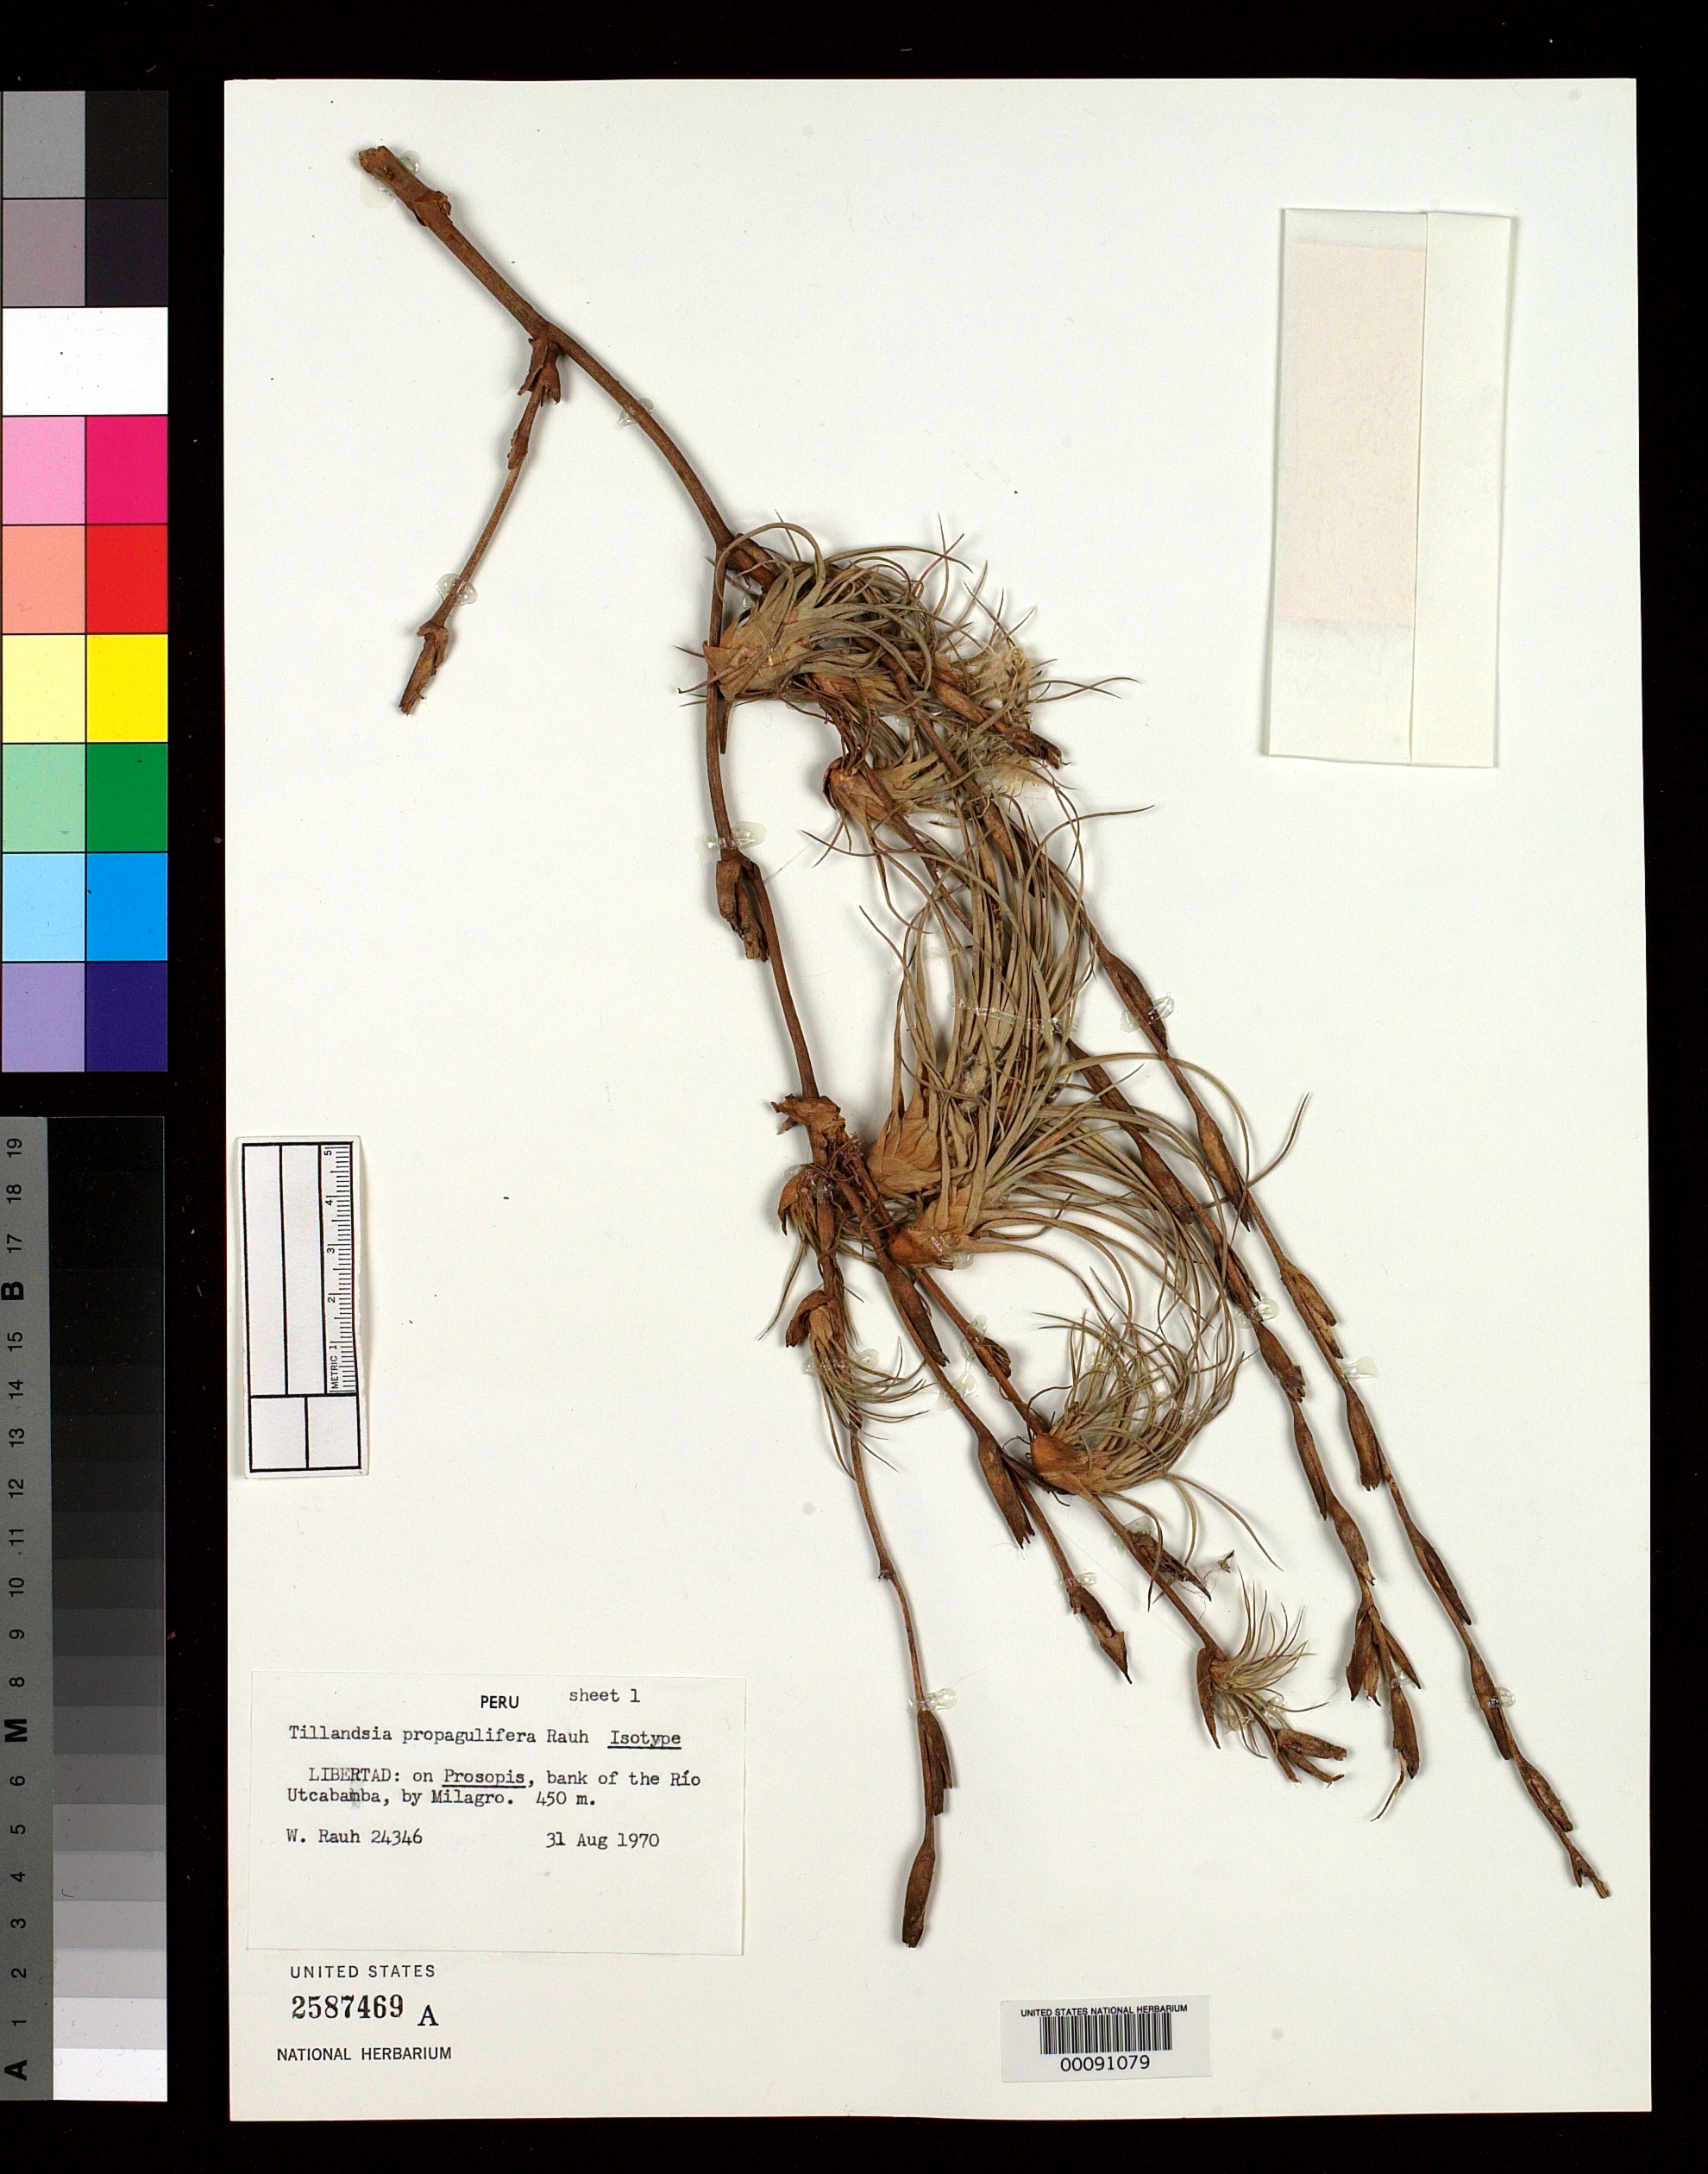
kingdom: Plantae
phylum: Tracheophyta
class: Liliopsida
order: Poales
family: Bromeliaceae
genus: Tillandsia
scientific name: Tillandsia propagulifera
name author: Rauh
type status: Isotype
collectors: W. Rauh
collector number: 24346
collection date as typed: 31 Aug 1970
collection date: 1970-08-31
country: Peru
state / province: La Libertad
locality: Rio Utcabamba near Milagro.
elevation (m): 450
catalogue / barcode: US 2587469A